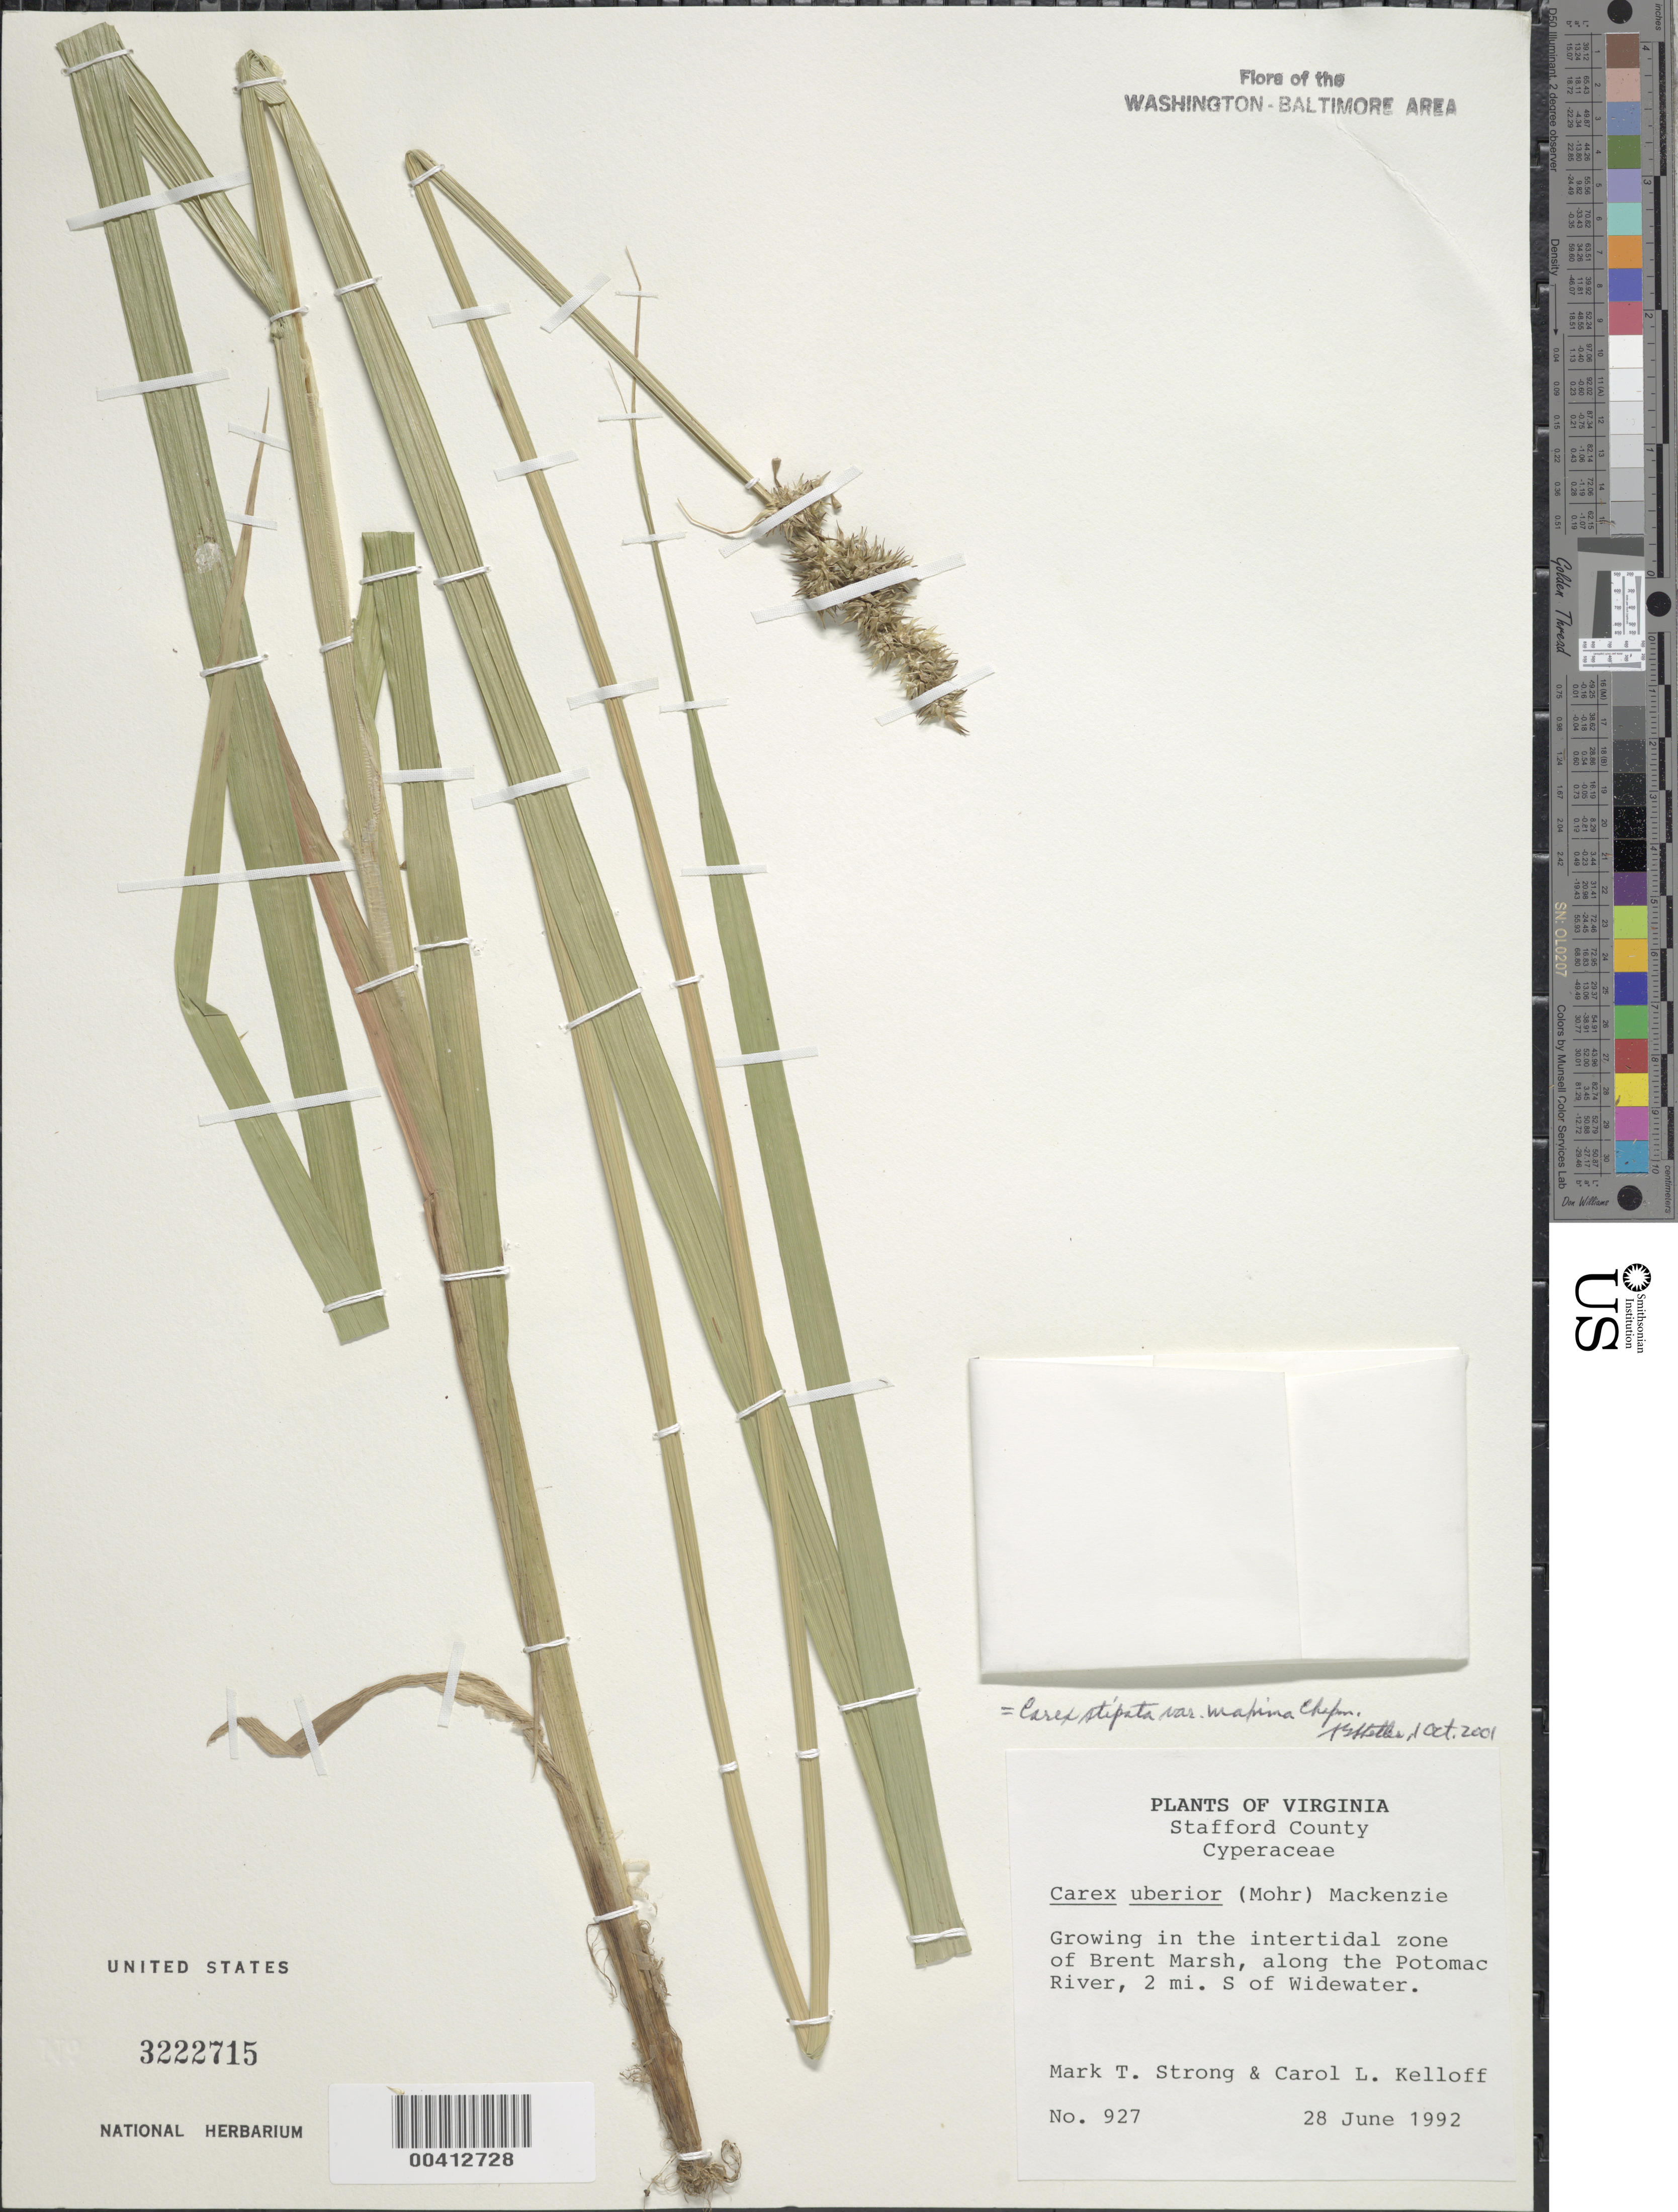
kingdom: Plantae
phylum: Tracheophyta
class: Liliopsida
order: Poales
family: Cyperaceae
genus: Carex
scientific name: Carex stipata var. maxima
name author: Chapm. ex Boott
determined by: Shetler, Stanwyn G., (US), NMNH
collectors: M. T. Strong & C. L. Kelloff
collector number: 927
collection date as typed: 28 Jun 1992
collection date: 1992-06-28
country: United States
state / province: Virginia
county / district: Stafford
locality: S of Widewater, Brent Marsh, along the Potomac River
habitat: Intertidal zone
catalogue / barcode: US 3222715